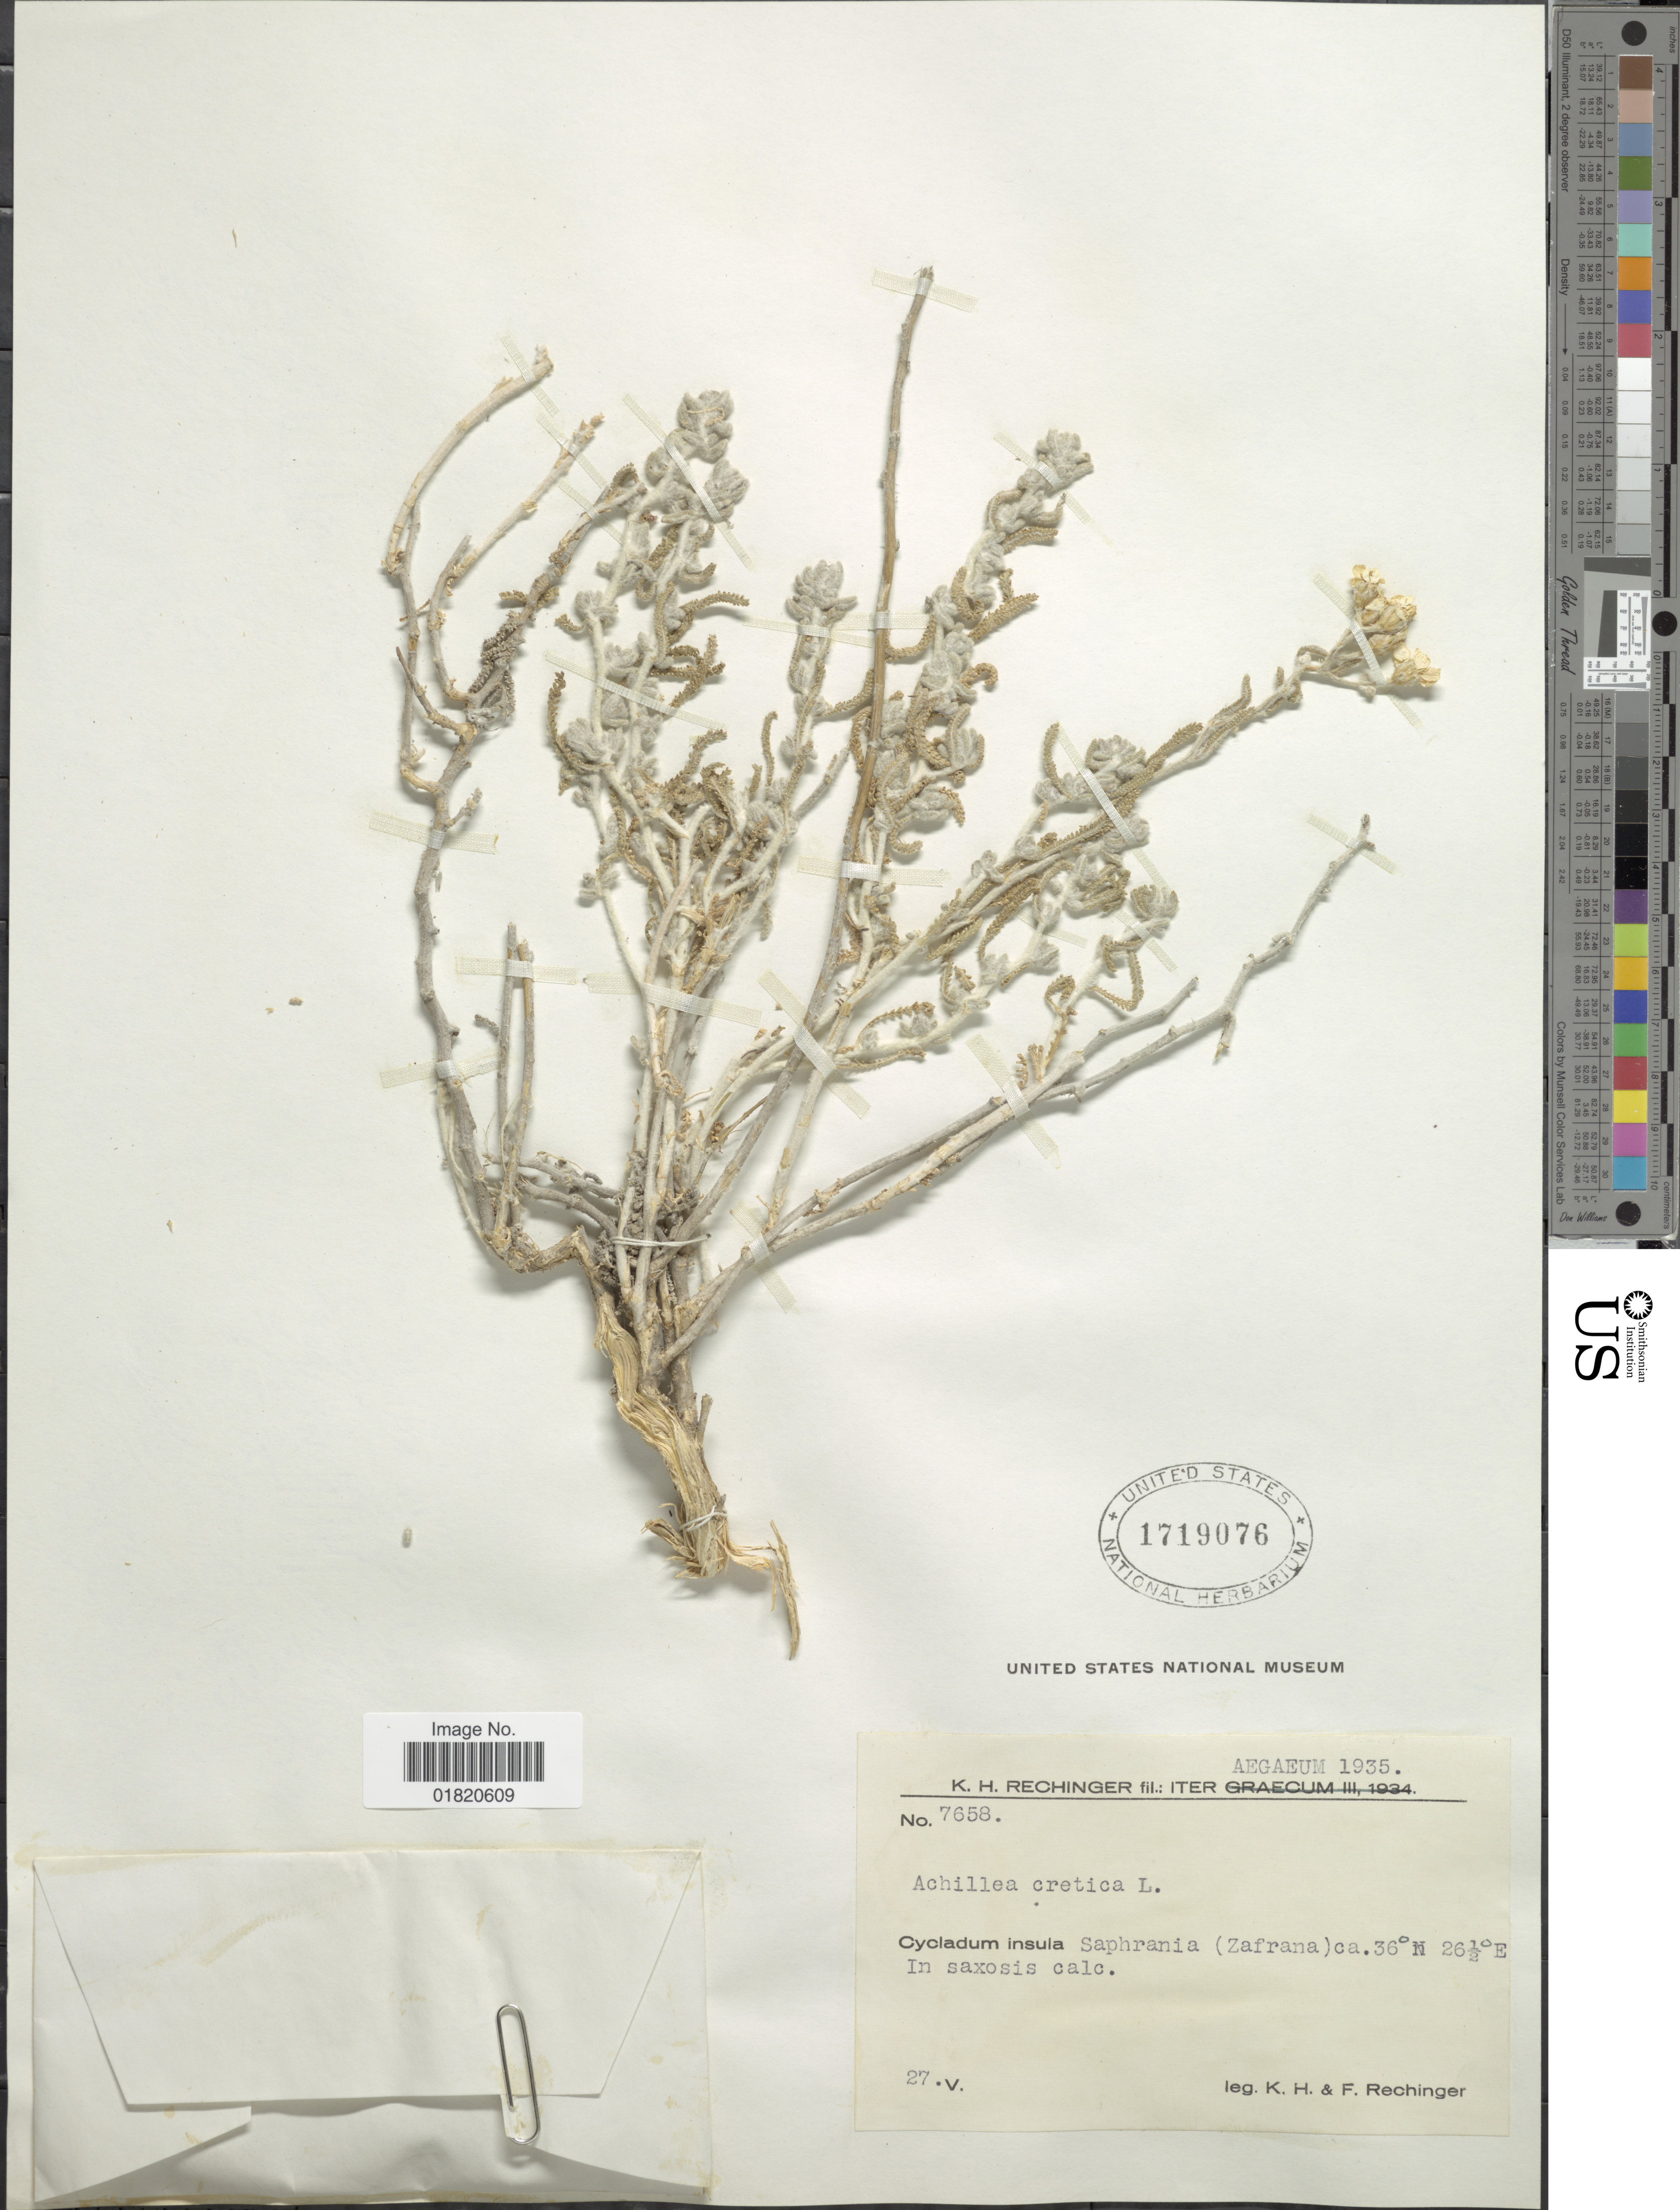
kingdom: Plantae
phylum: Tracheophyta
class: Magnoliopsida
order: Asterales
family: Asteraceae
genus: Achillea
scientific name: Achillea cretica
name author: L.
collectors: K. H. Rechinger & F. Rechinger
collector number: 7658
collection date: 1935-05-27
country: Greece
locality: Iter Aegaeum. Cycladum insula Saphrania (Zafrana). In saxosis calc.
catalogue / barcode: US 1719076